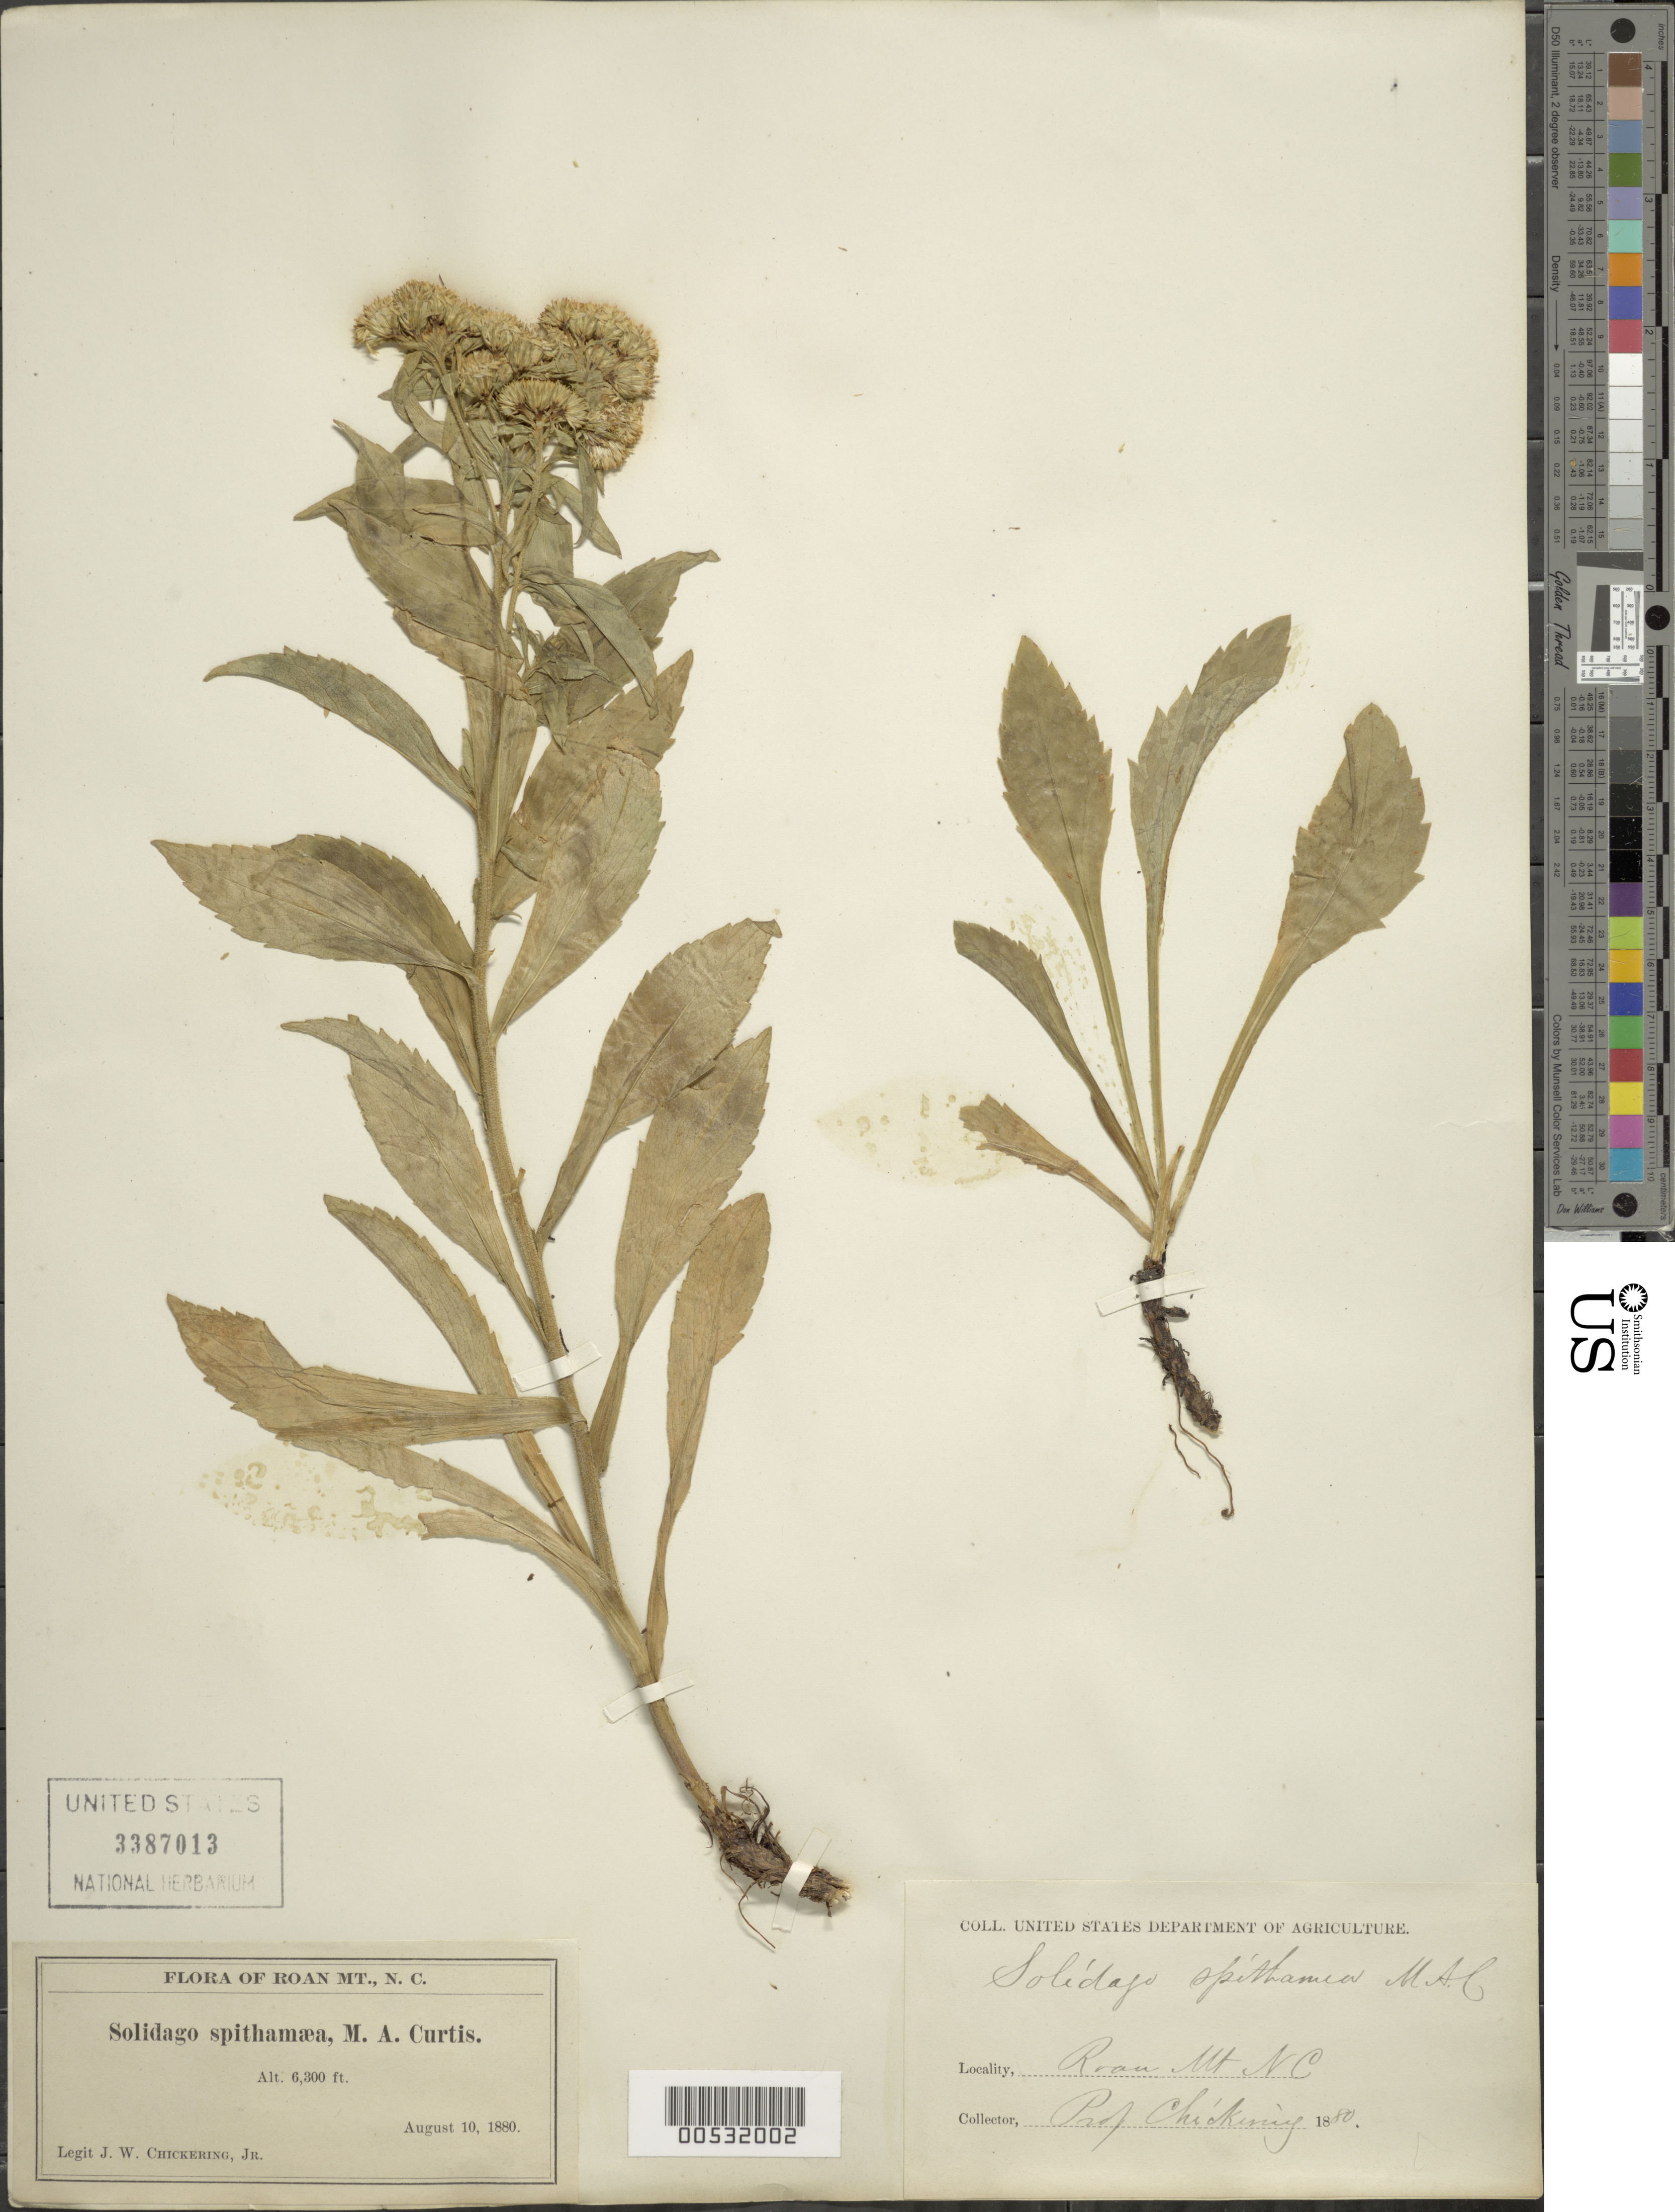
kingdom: Plantae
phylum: Tracheophyta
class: Magnoliopsida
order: Asterales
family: Asteraceae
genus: Solidago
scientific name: Solidago spithamaea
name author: M.A. Curtis ex A. Gray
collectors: J. W. Chickering Jr.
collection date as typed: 10 Aug 1880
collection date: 1880-08-10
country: United States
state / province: North Carolina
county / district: Mitchell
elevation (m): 1920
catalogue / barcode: US 3387013